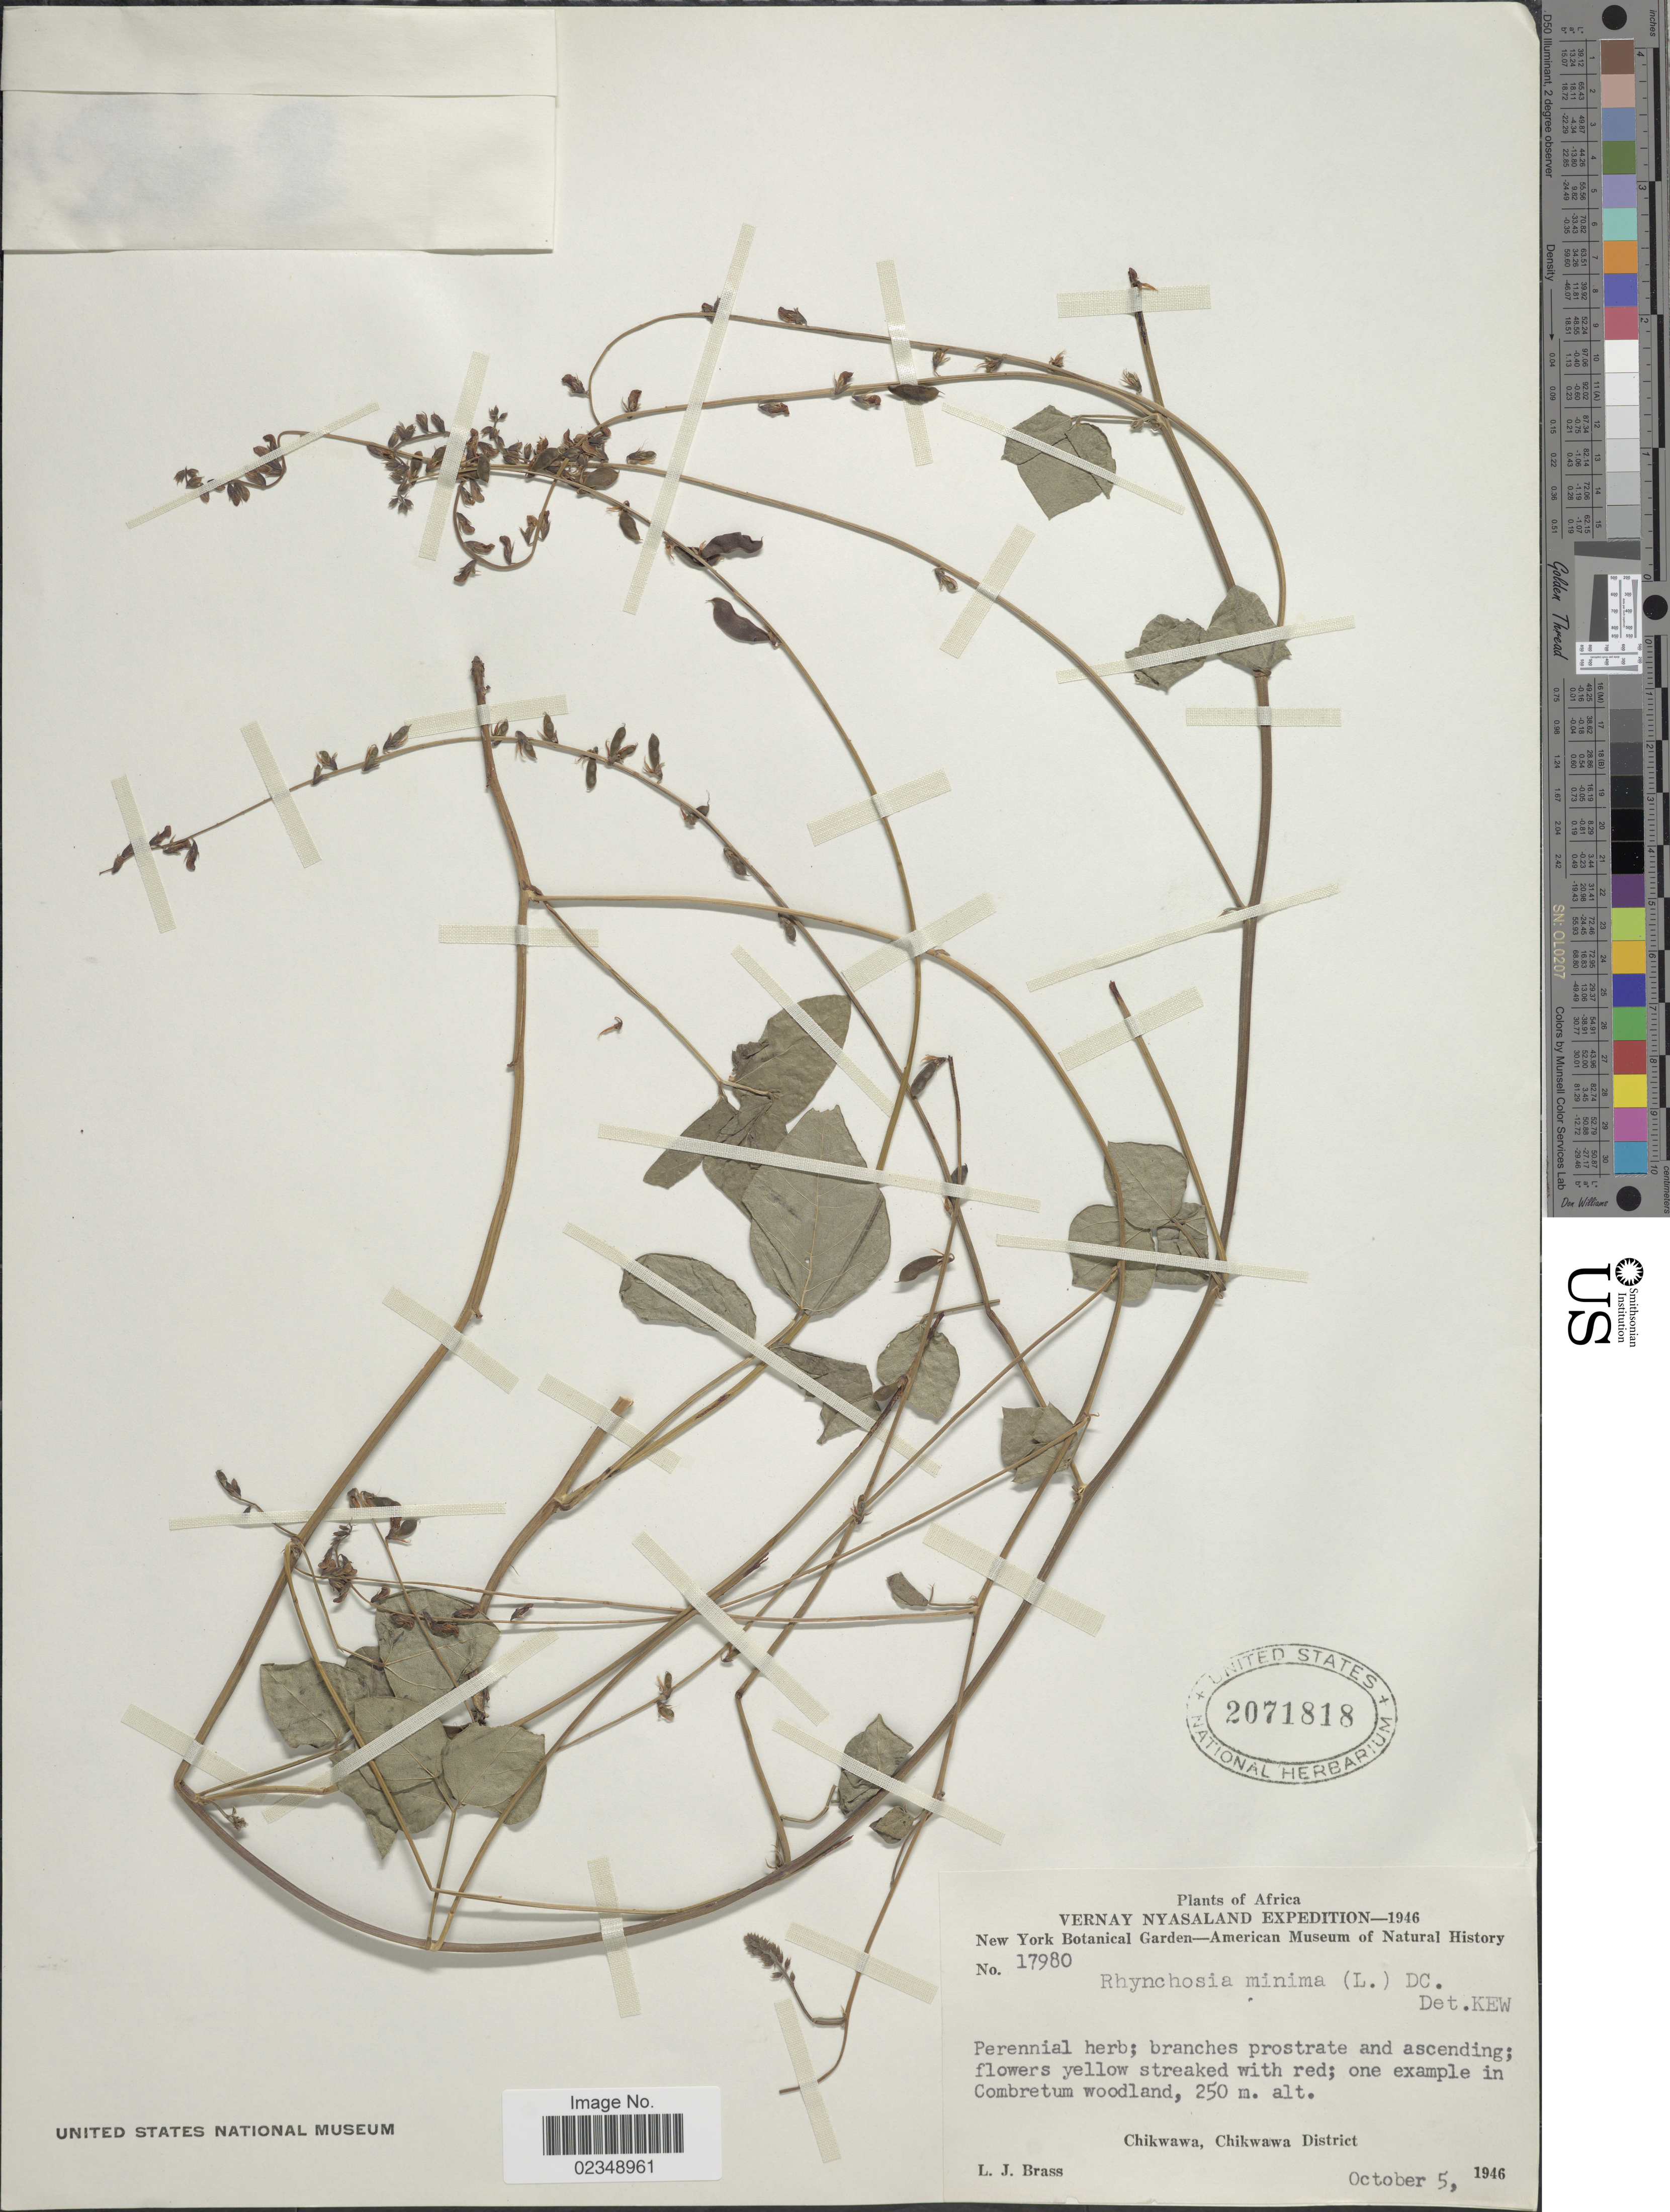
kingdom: Plantae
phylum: Tracheophyta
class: Magnoliopsida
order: Fabales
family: Fabaceae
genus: Rhynchosia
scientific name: Rhynchosia minima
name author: (L.) DC.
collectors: L. J. Brass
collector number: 17980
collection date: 1946-10-05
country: Malawi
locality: Vernay Nyasaland, in Combretum woodland, Chikwawa, Chikwawa District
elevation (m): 250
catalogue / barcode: US 2071818